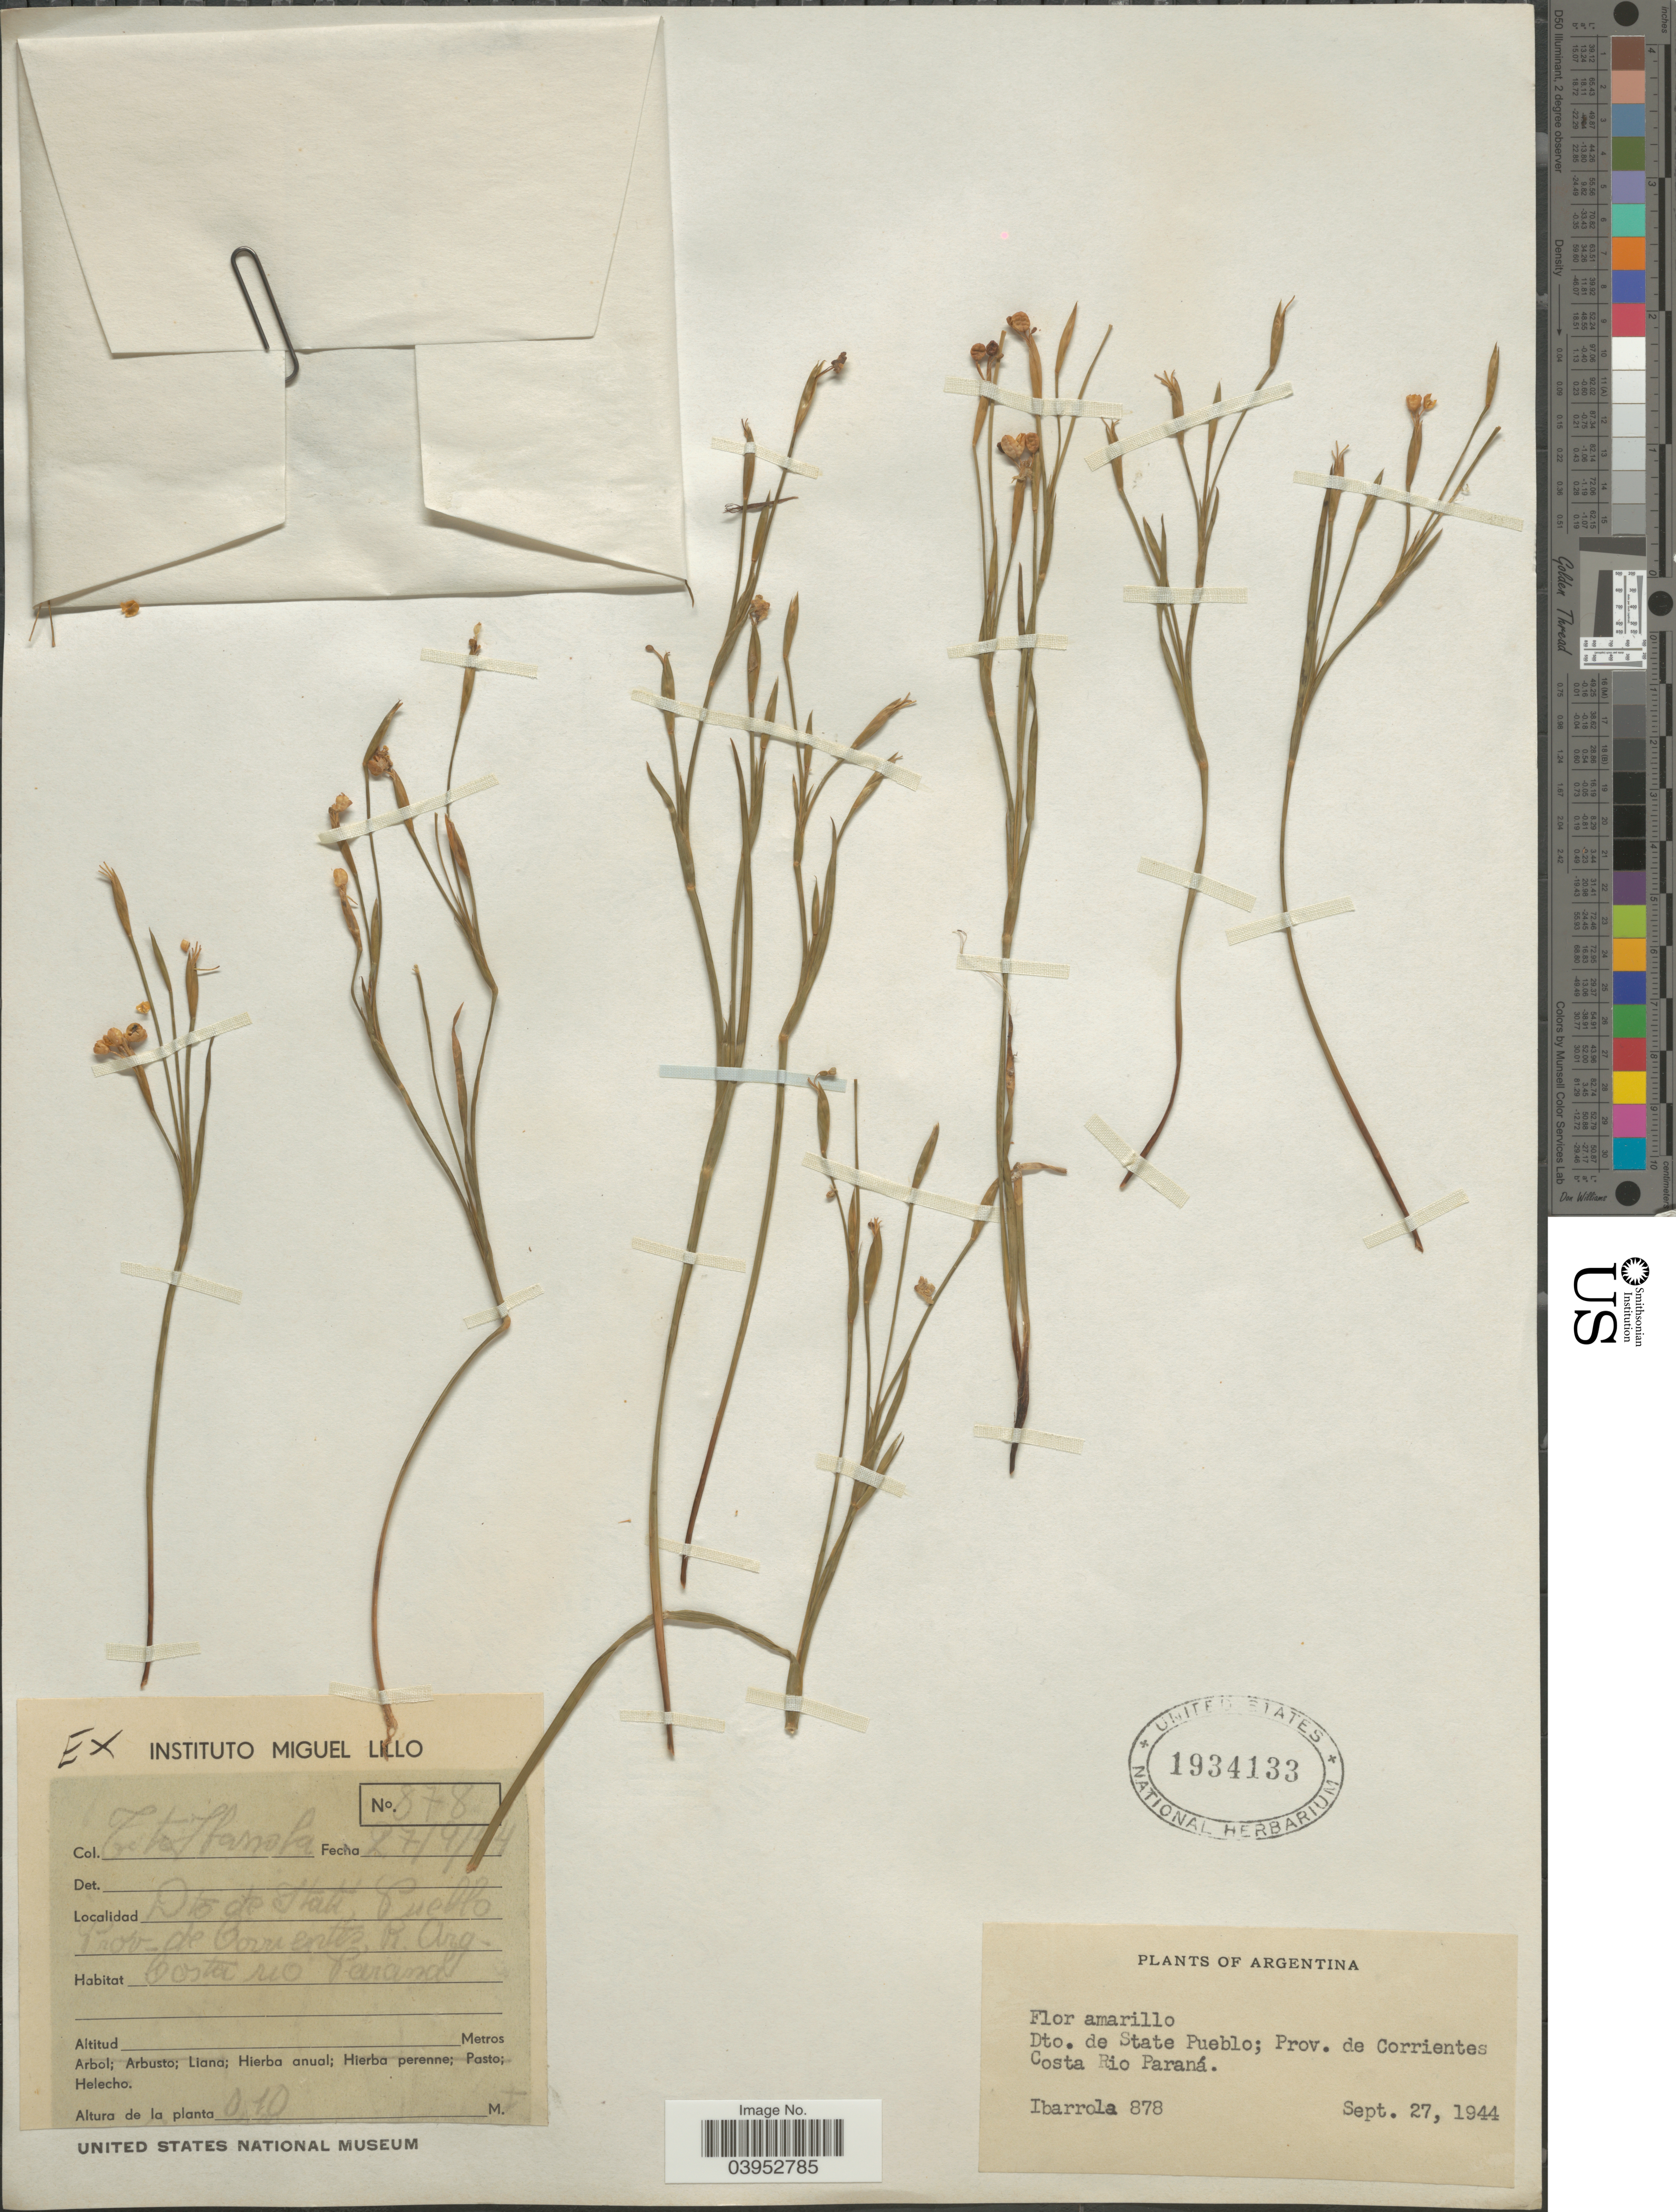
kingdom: Plantae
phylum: Tracheophyta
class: Liliopsida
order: Asparagales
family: Iridaceae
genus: Sisyrinchium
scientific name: Sisyrinchium sp.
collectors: T. Ibarrola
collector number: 878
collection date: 1944-09-27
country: Argentina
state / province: Corrientes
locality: Dto. de State Pueblo; Prov. de Corrientes. Costa Rio Paraná.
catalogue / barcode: US 1934133